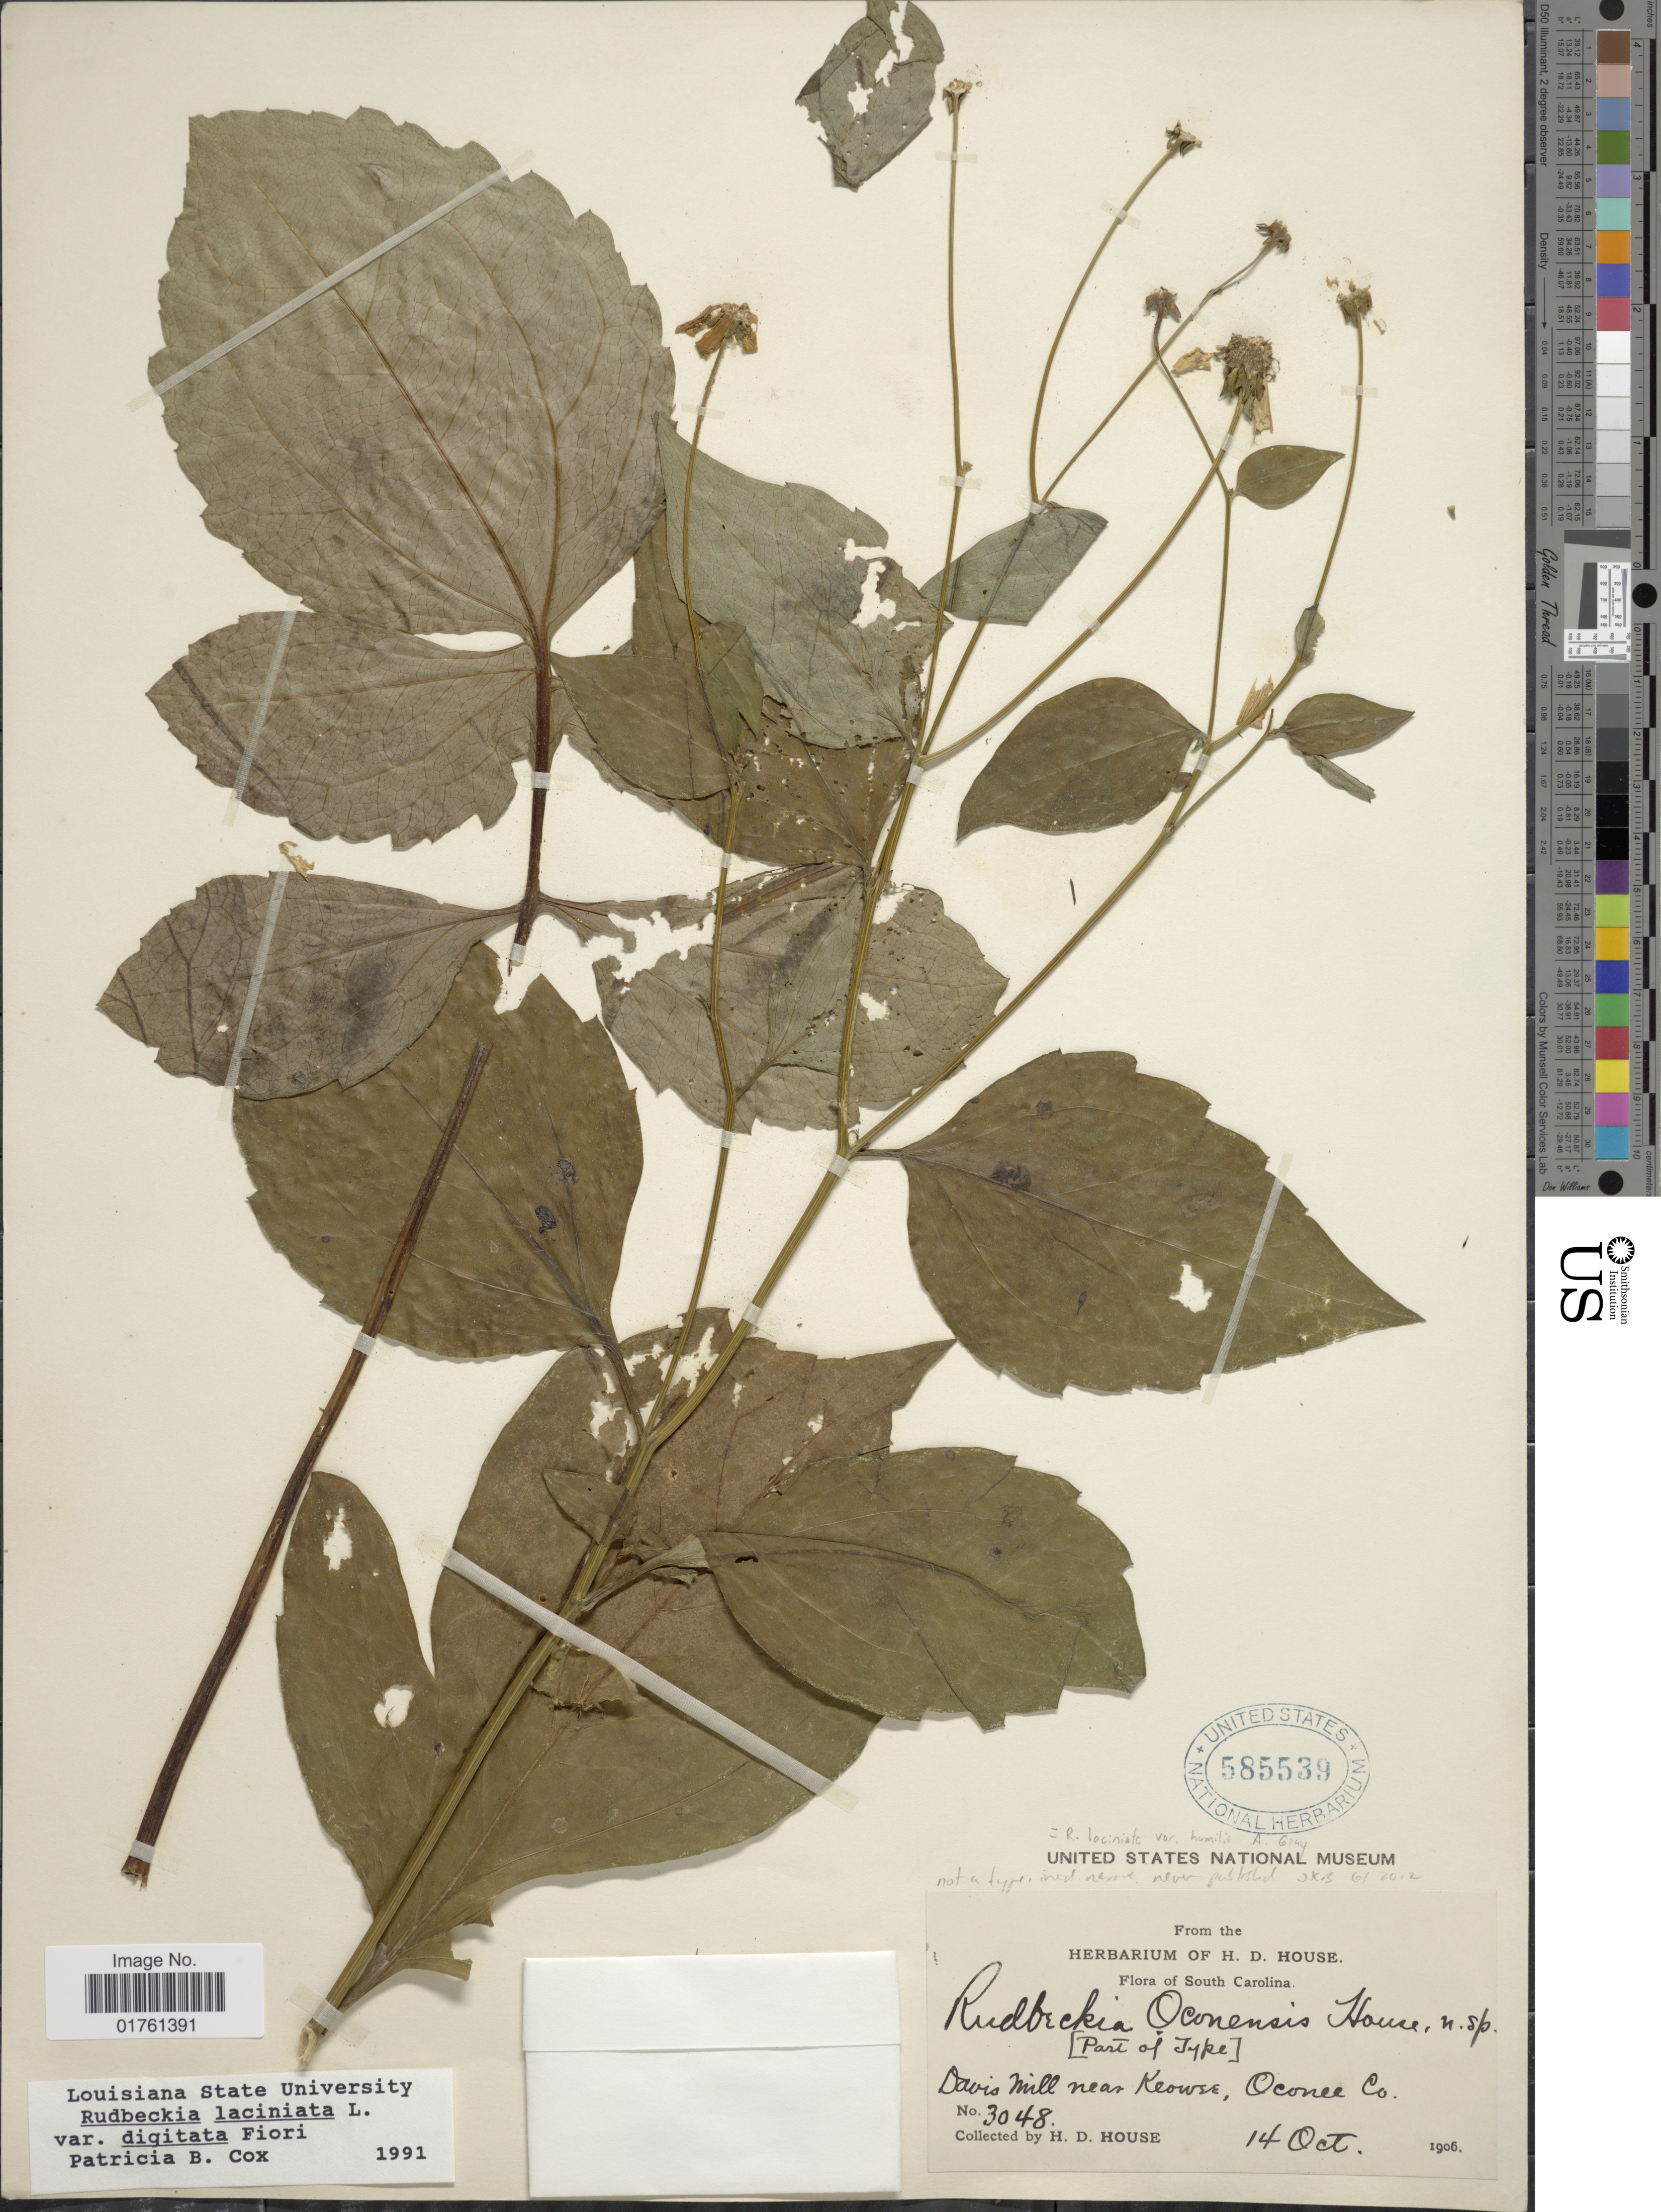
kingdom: Plantae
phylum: Tracheophyta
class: Magnoliopsida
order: Asterales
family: Asteraceae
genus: Rudbeckia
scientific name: Rudbeckia laciniata var. humulis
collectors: H. D. House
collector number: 3048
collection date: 1906-10-14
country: United States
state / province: South Carolina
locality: Davis Mill near Keowee, Oconee Co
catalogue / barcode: US 585539